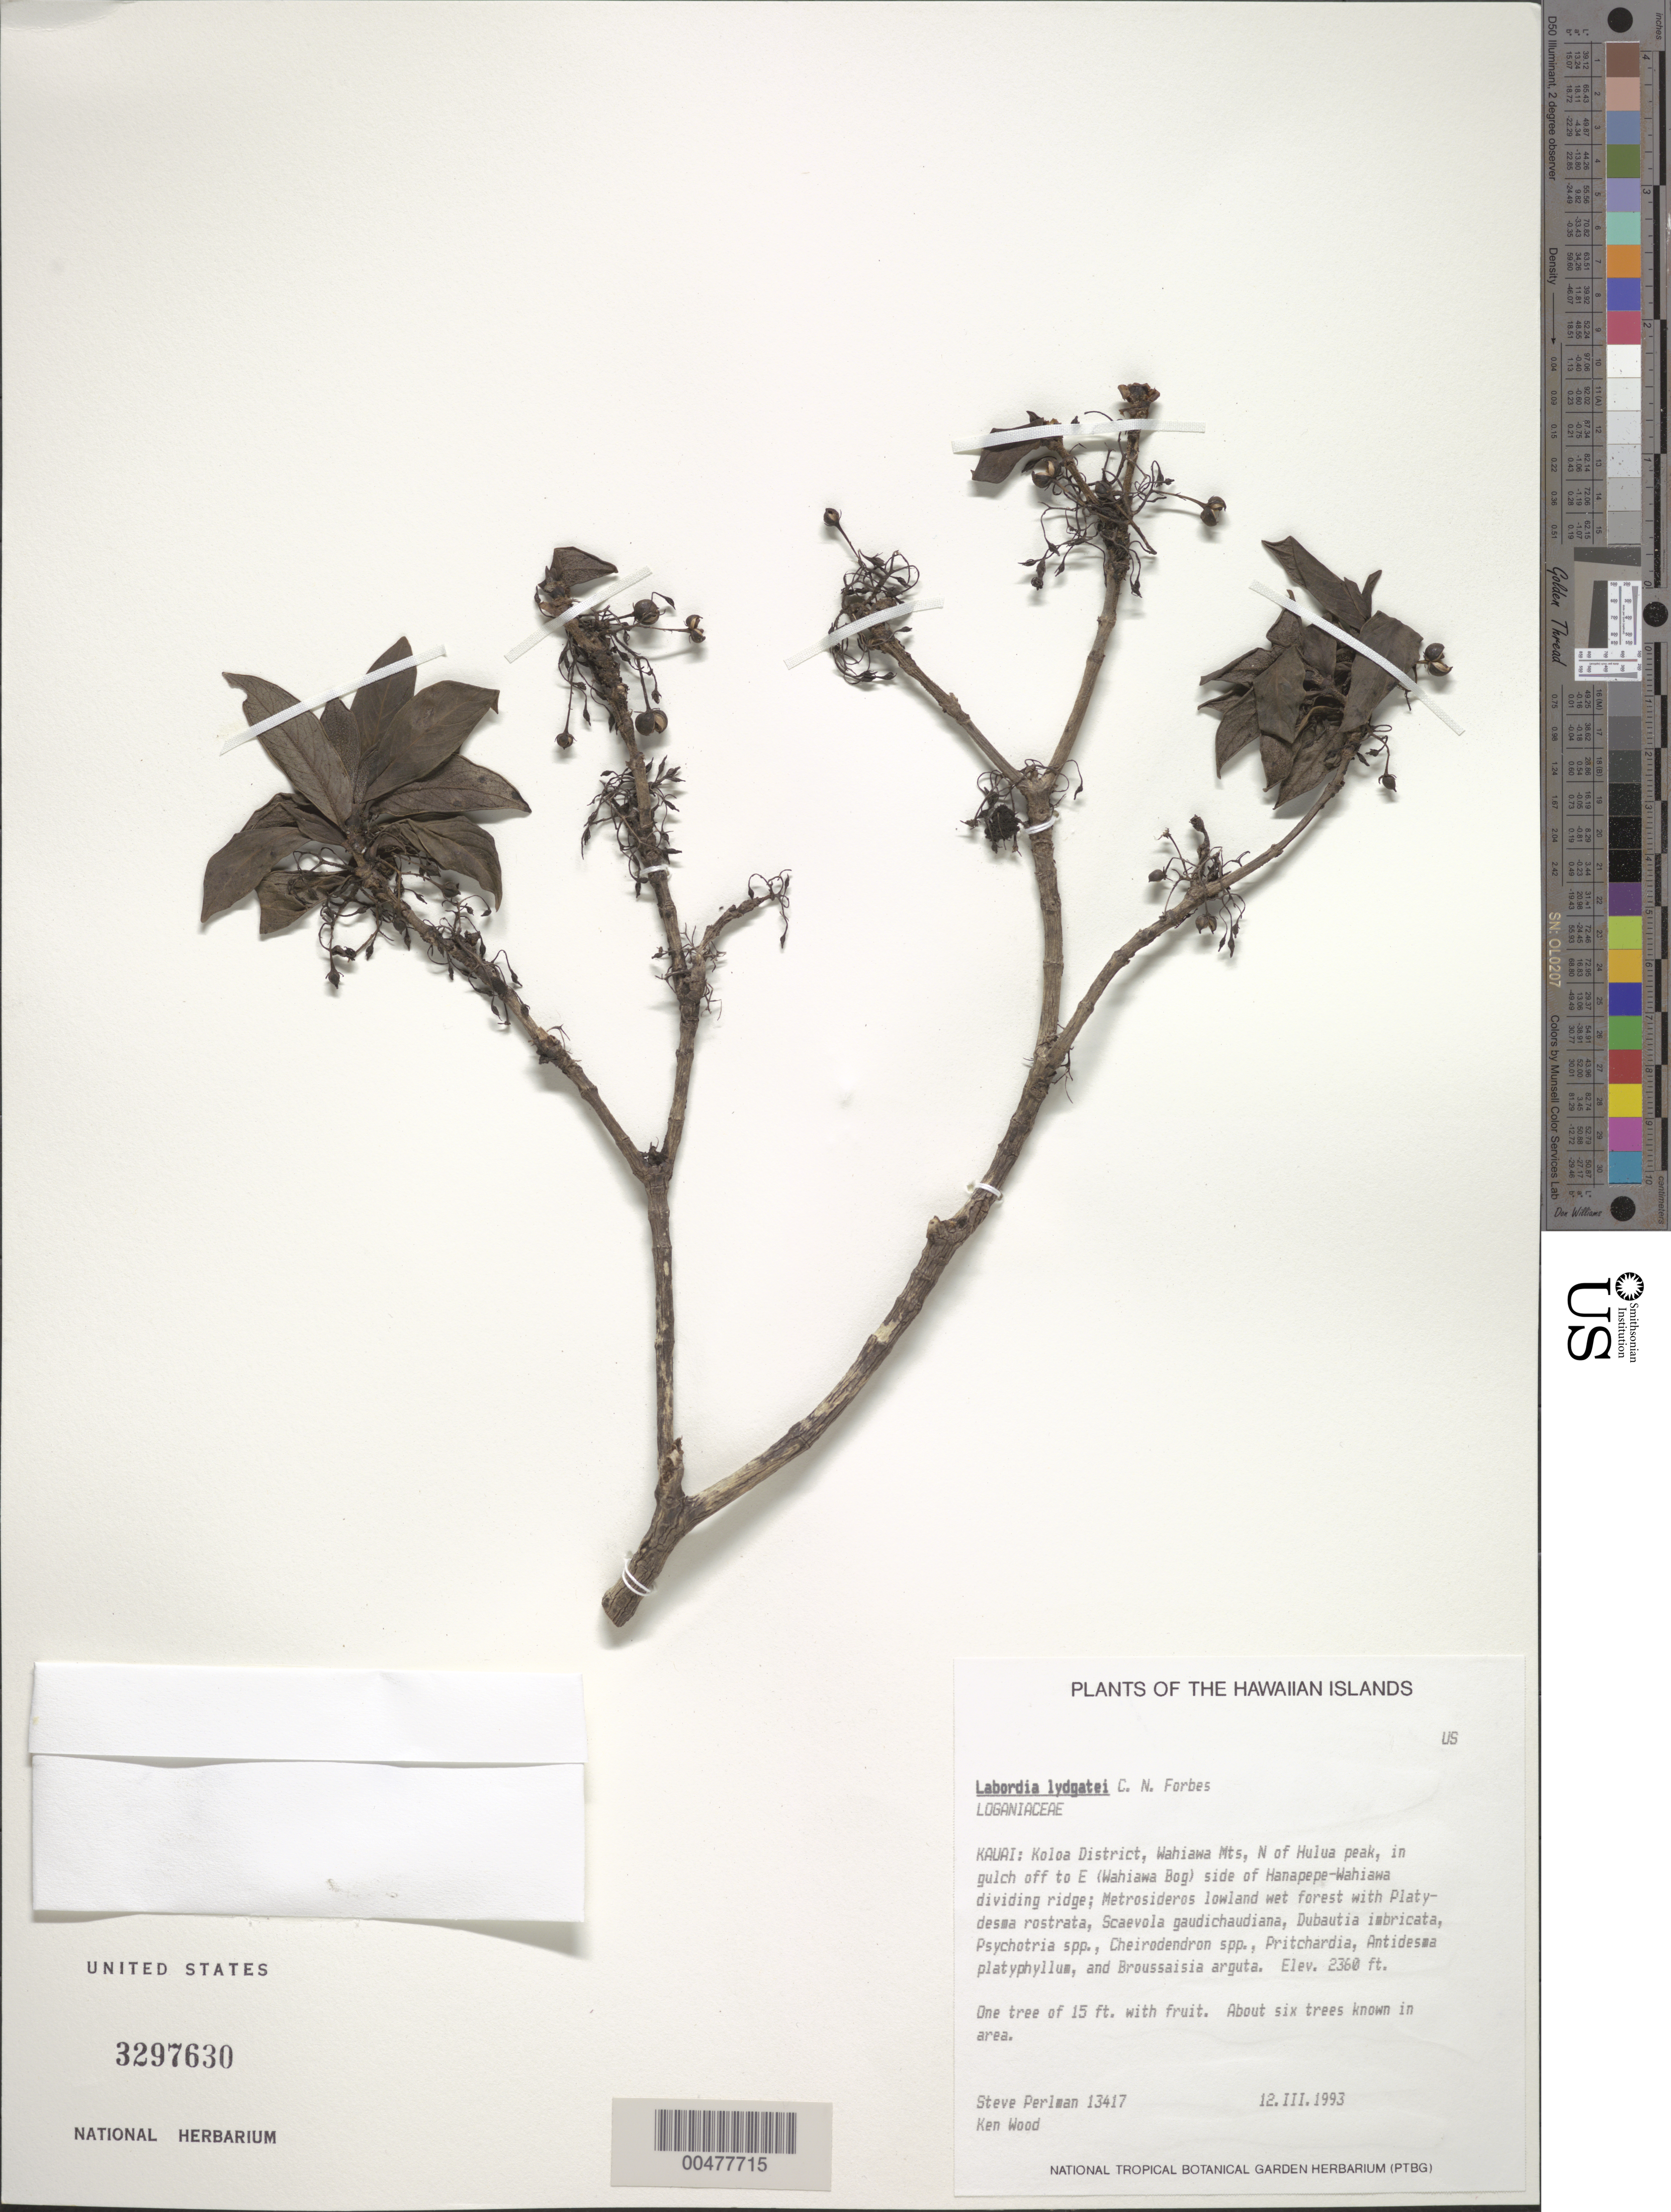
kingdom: Plantae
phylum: Tracheophyta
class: Magnoliopsida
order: Gentianales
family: Loganiaceae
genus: Geniostoma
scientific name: Geniostoma lydgatei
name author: (C.N. Forbes) Byng & Christenh.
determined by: Wagner, W. L., (BOT), Smithsonian Institution - National Museum of Natural History (UNITED STATES)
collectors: S. P. Perlman & K. Wood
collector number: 13417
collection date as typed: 12 Mar 1993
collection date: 1993-03-12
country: United States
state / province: Hawaii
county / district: Kauai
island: Kaua'i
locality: Koloa Dist., Wahiawa Mts., N of Hulua Peak, in gulch off to E (Wahiawa Bog) side of Hanapepe-Wahiawa dividing ridge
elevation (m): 719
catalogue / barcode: US 3297630